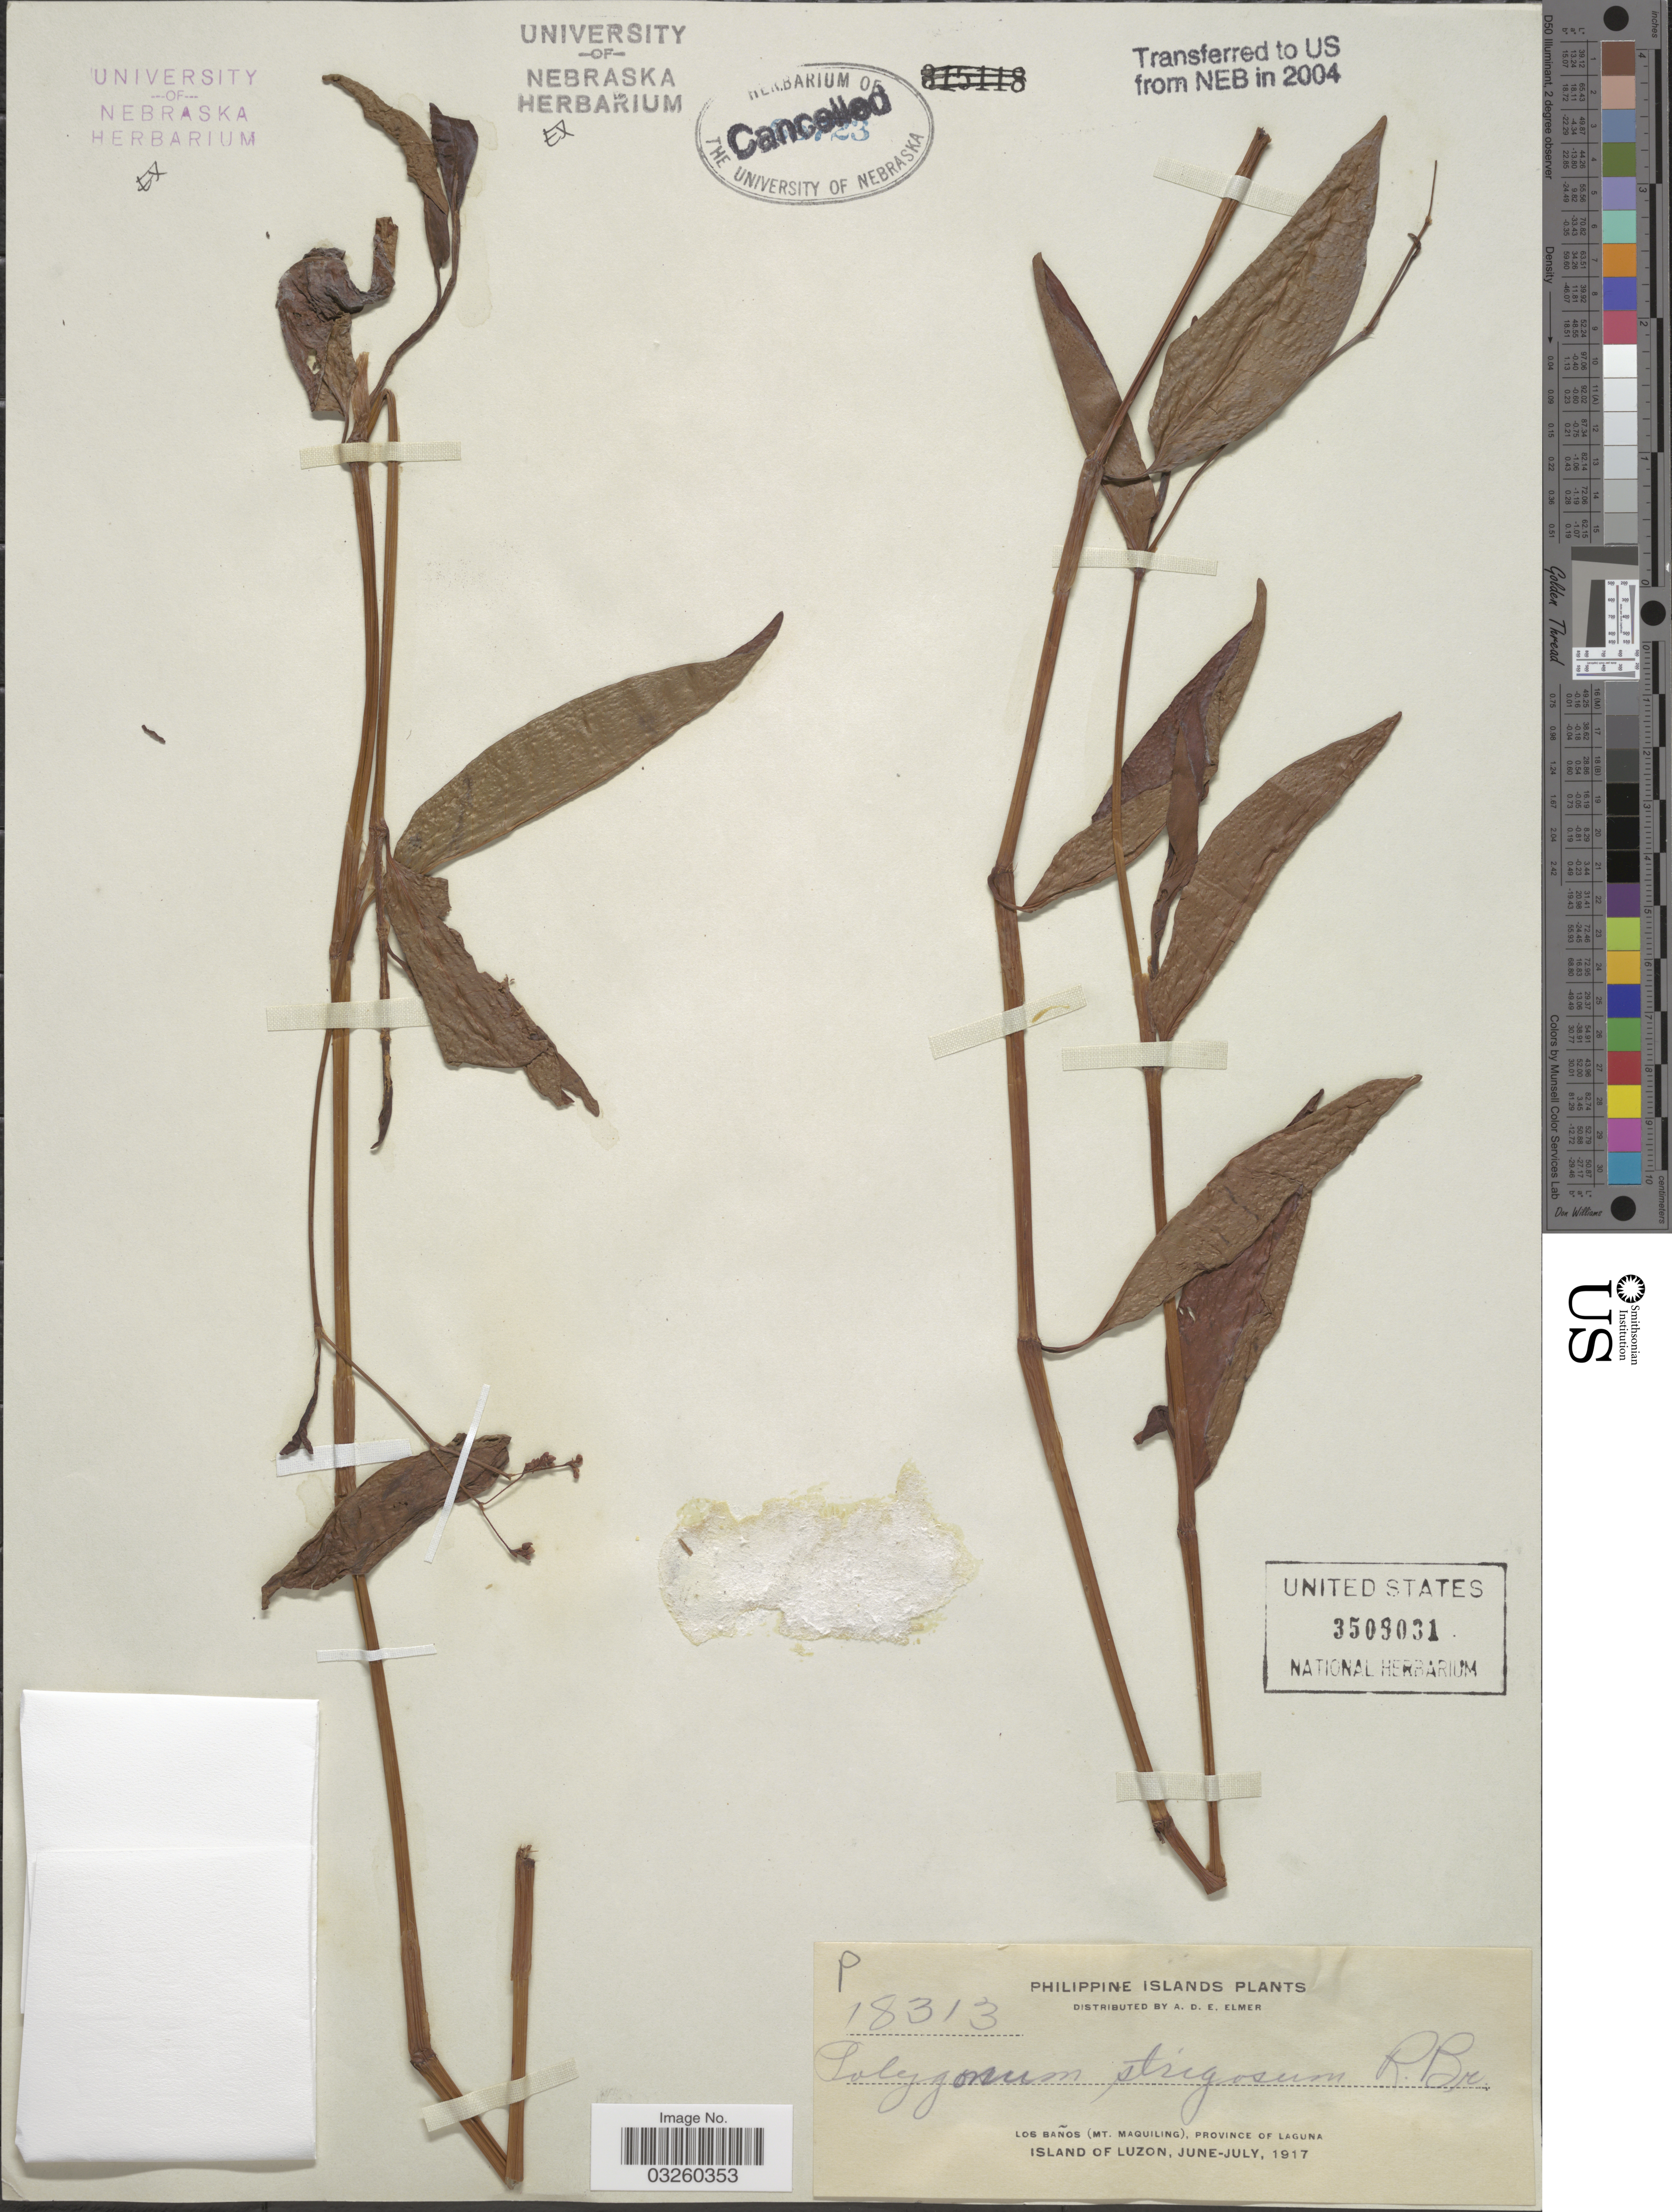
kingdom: Plantae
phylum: Tracheophyta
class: Magnoliopsida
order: Caryophyllales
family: Polygonaceae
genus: Polygonum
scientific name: Polygonum strigosum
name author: R. Br.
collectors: A. D. E. Elmer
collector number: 18313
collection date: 1917-06/1917-07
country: Philippines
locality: Philippine Islands. Los Baños (Mt. Maquiling), Province of Laguna.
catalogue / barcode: US 3509031